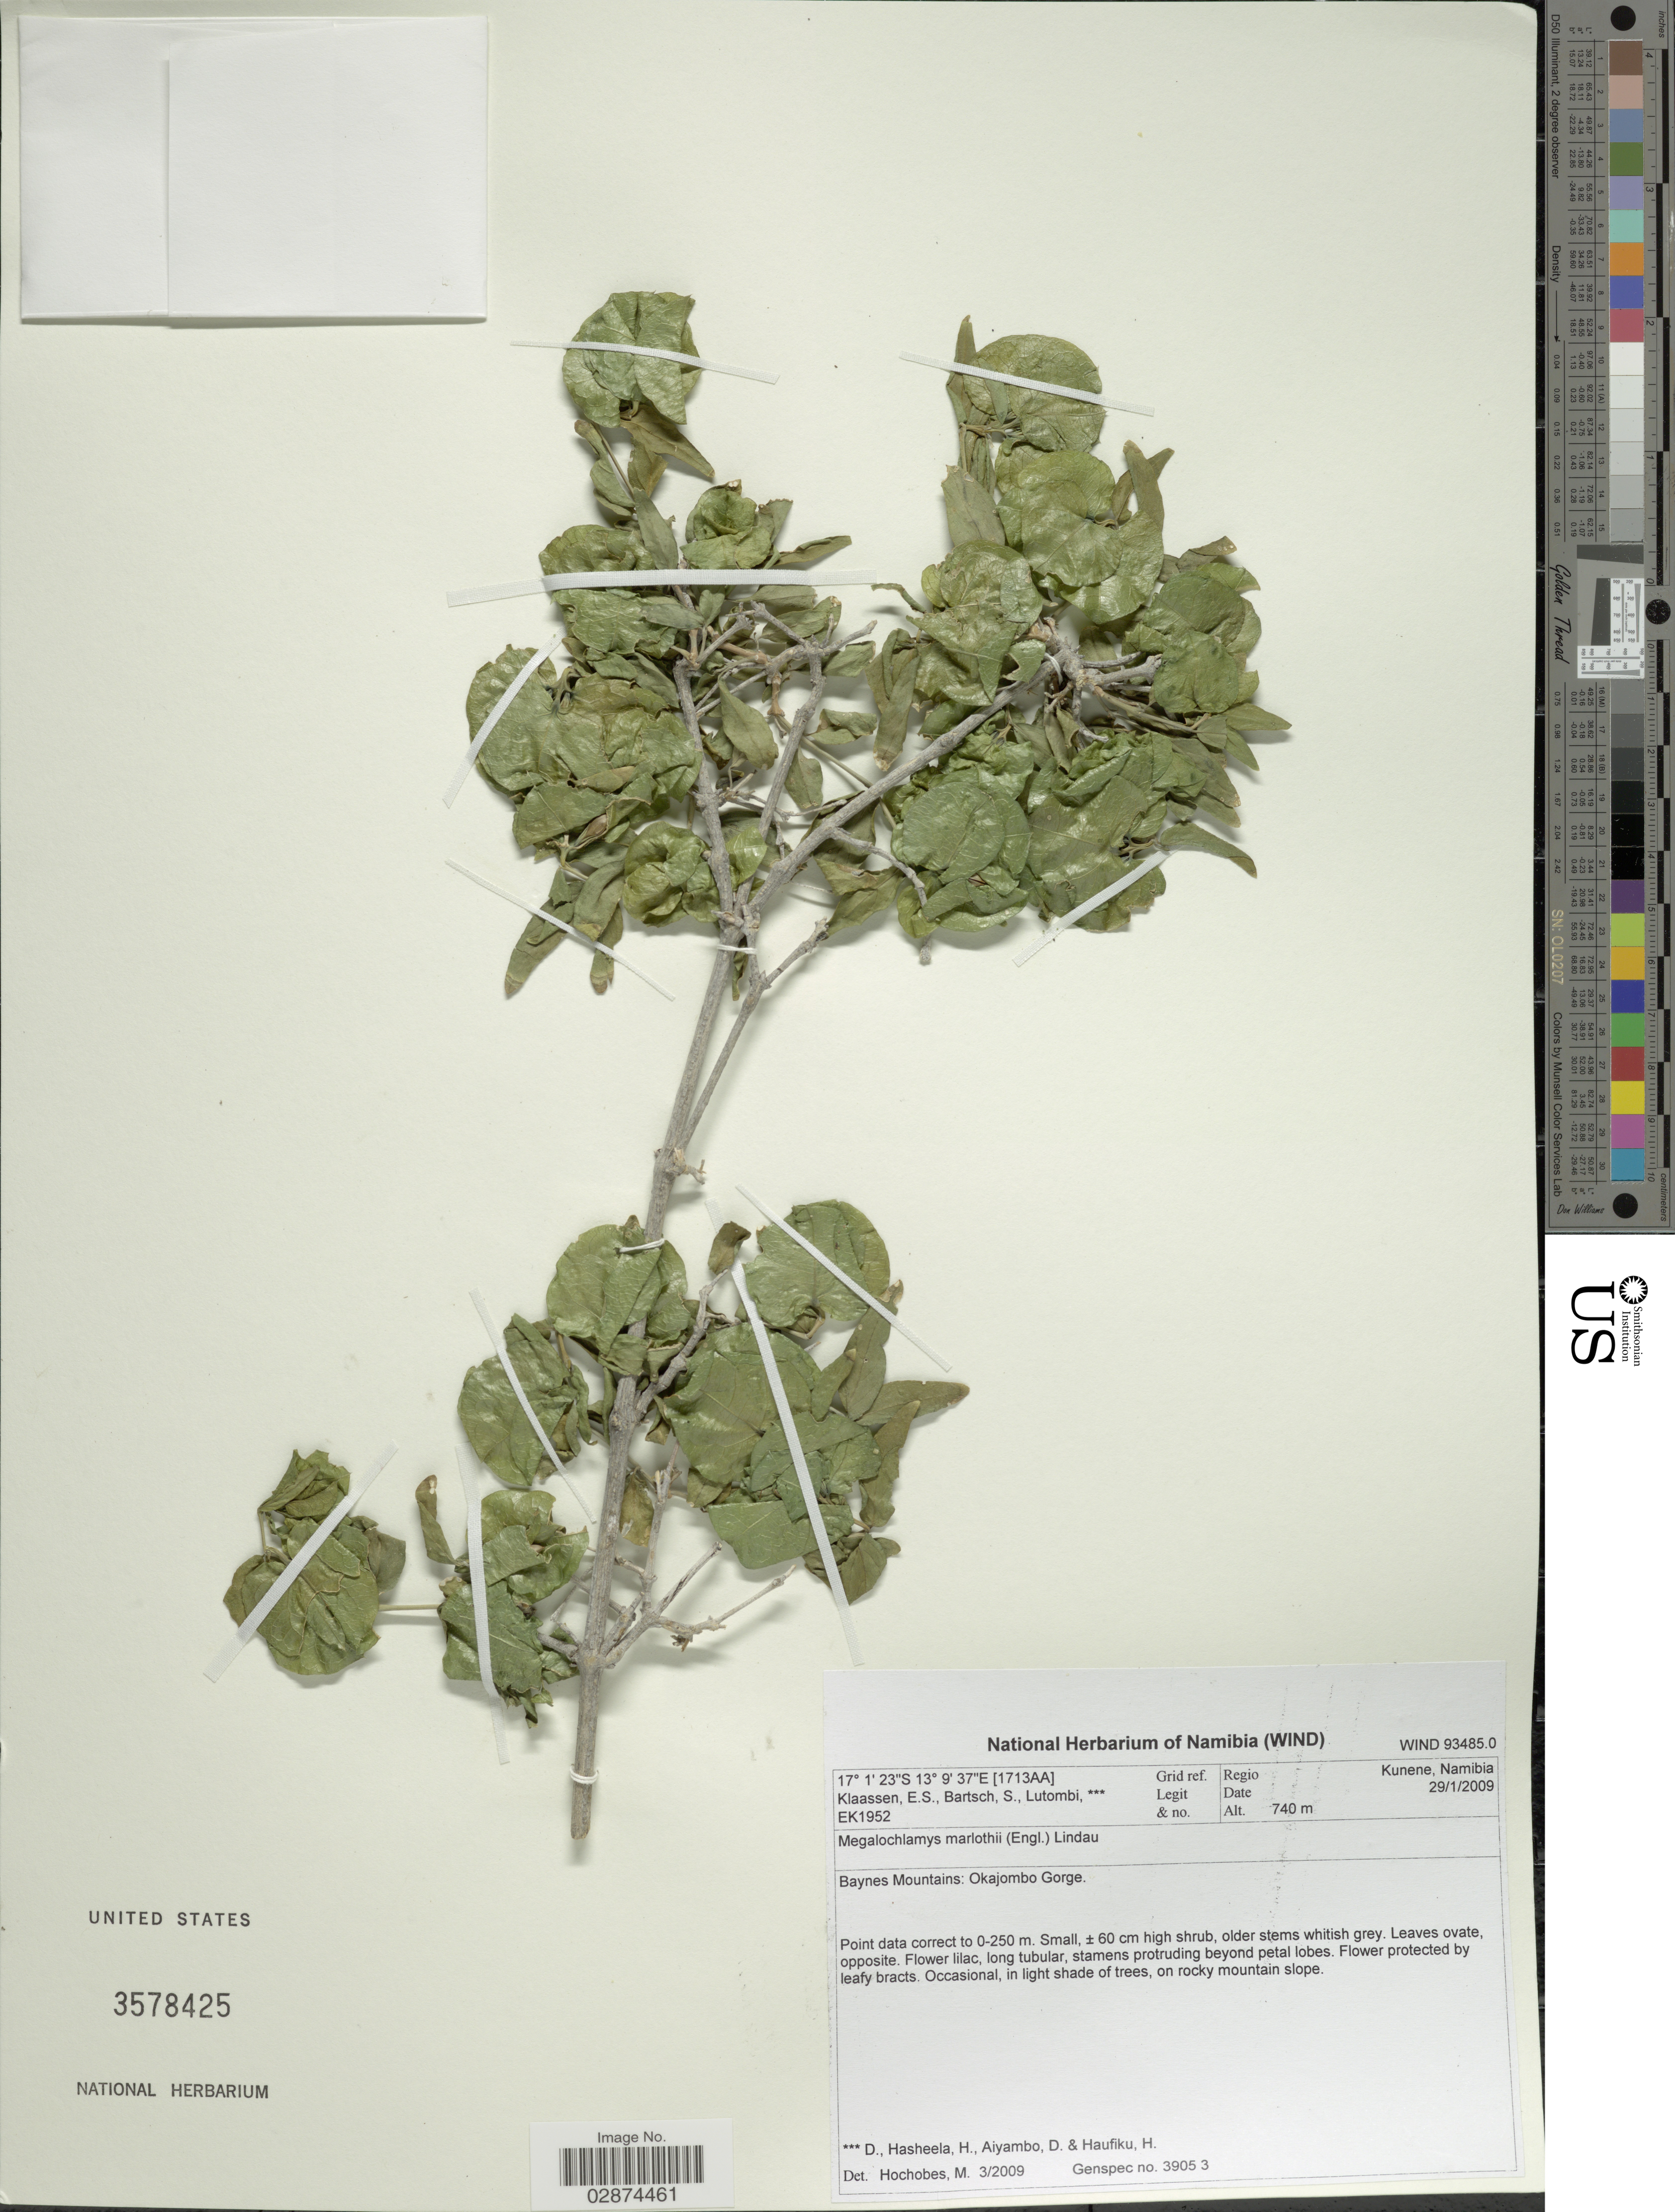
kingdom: Plantae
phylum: Tracheophyta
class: Magnoliopsida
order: Lamiales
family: Acanthaceae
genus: Megalochlamys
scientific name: Megalochlamys marlothii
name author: (Engl.) Lindau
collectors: E. S. Klaassen, S. Bartsch, D. Lutombi, H. Hasheela & et al.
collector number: EK1952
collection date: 2009-01-29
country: Namibia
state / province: Kunene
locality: Grid Ref. [1713AA]. Baynes Mountains: Okajombo Gorge.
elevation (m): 740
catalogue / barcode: US 3578425